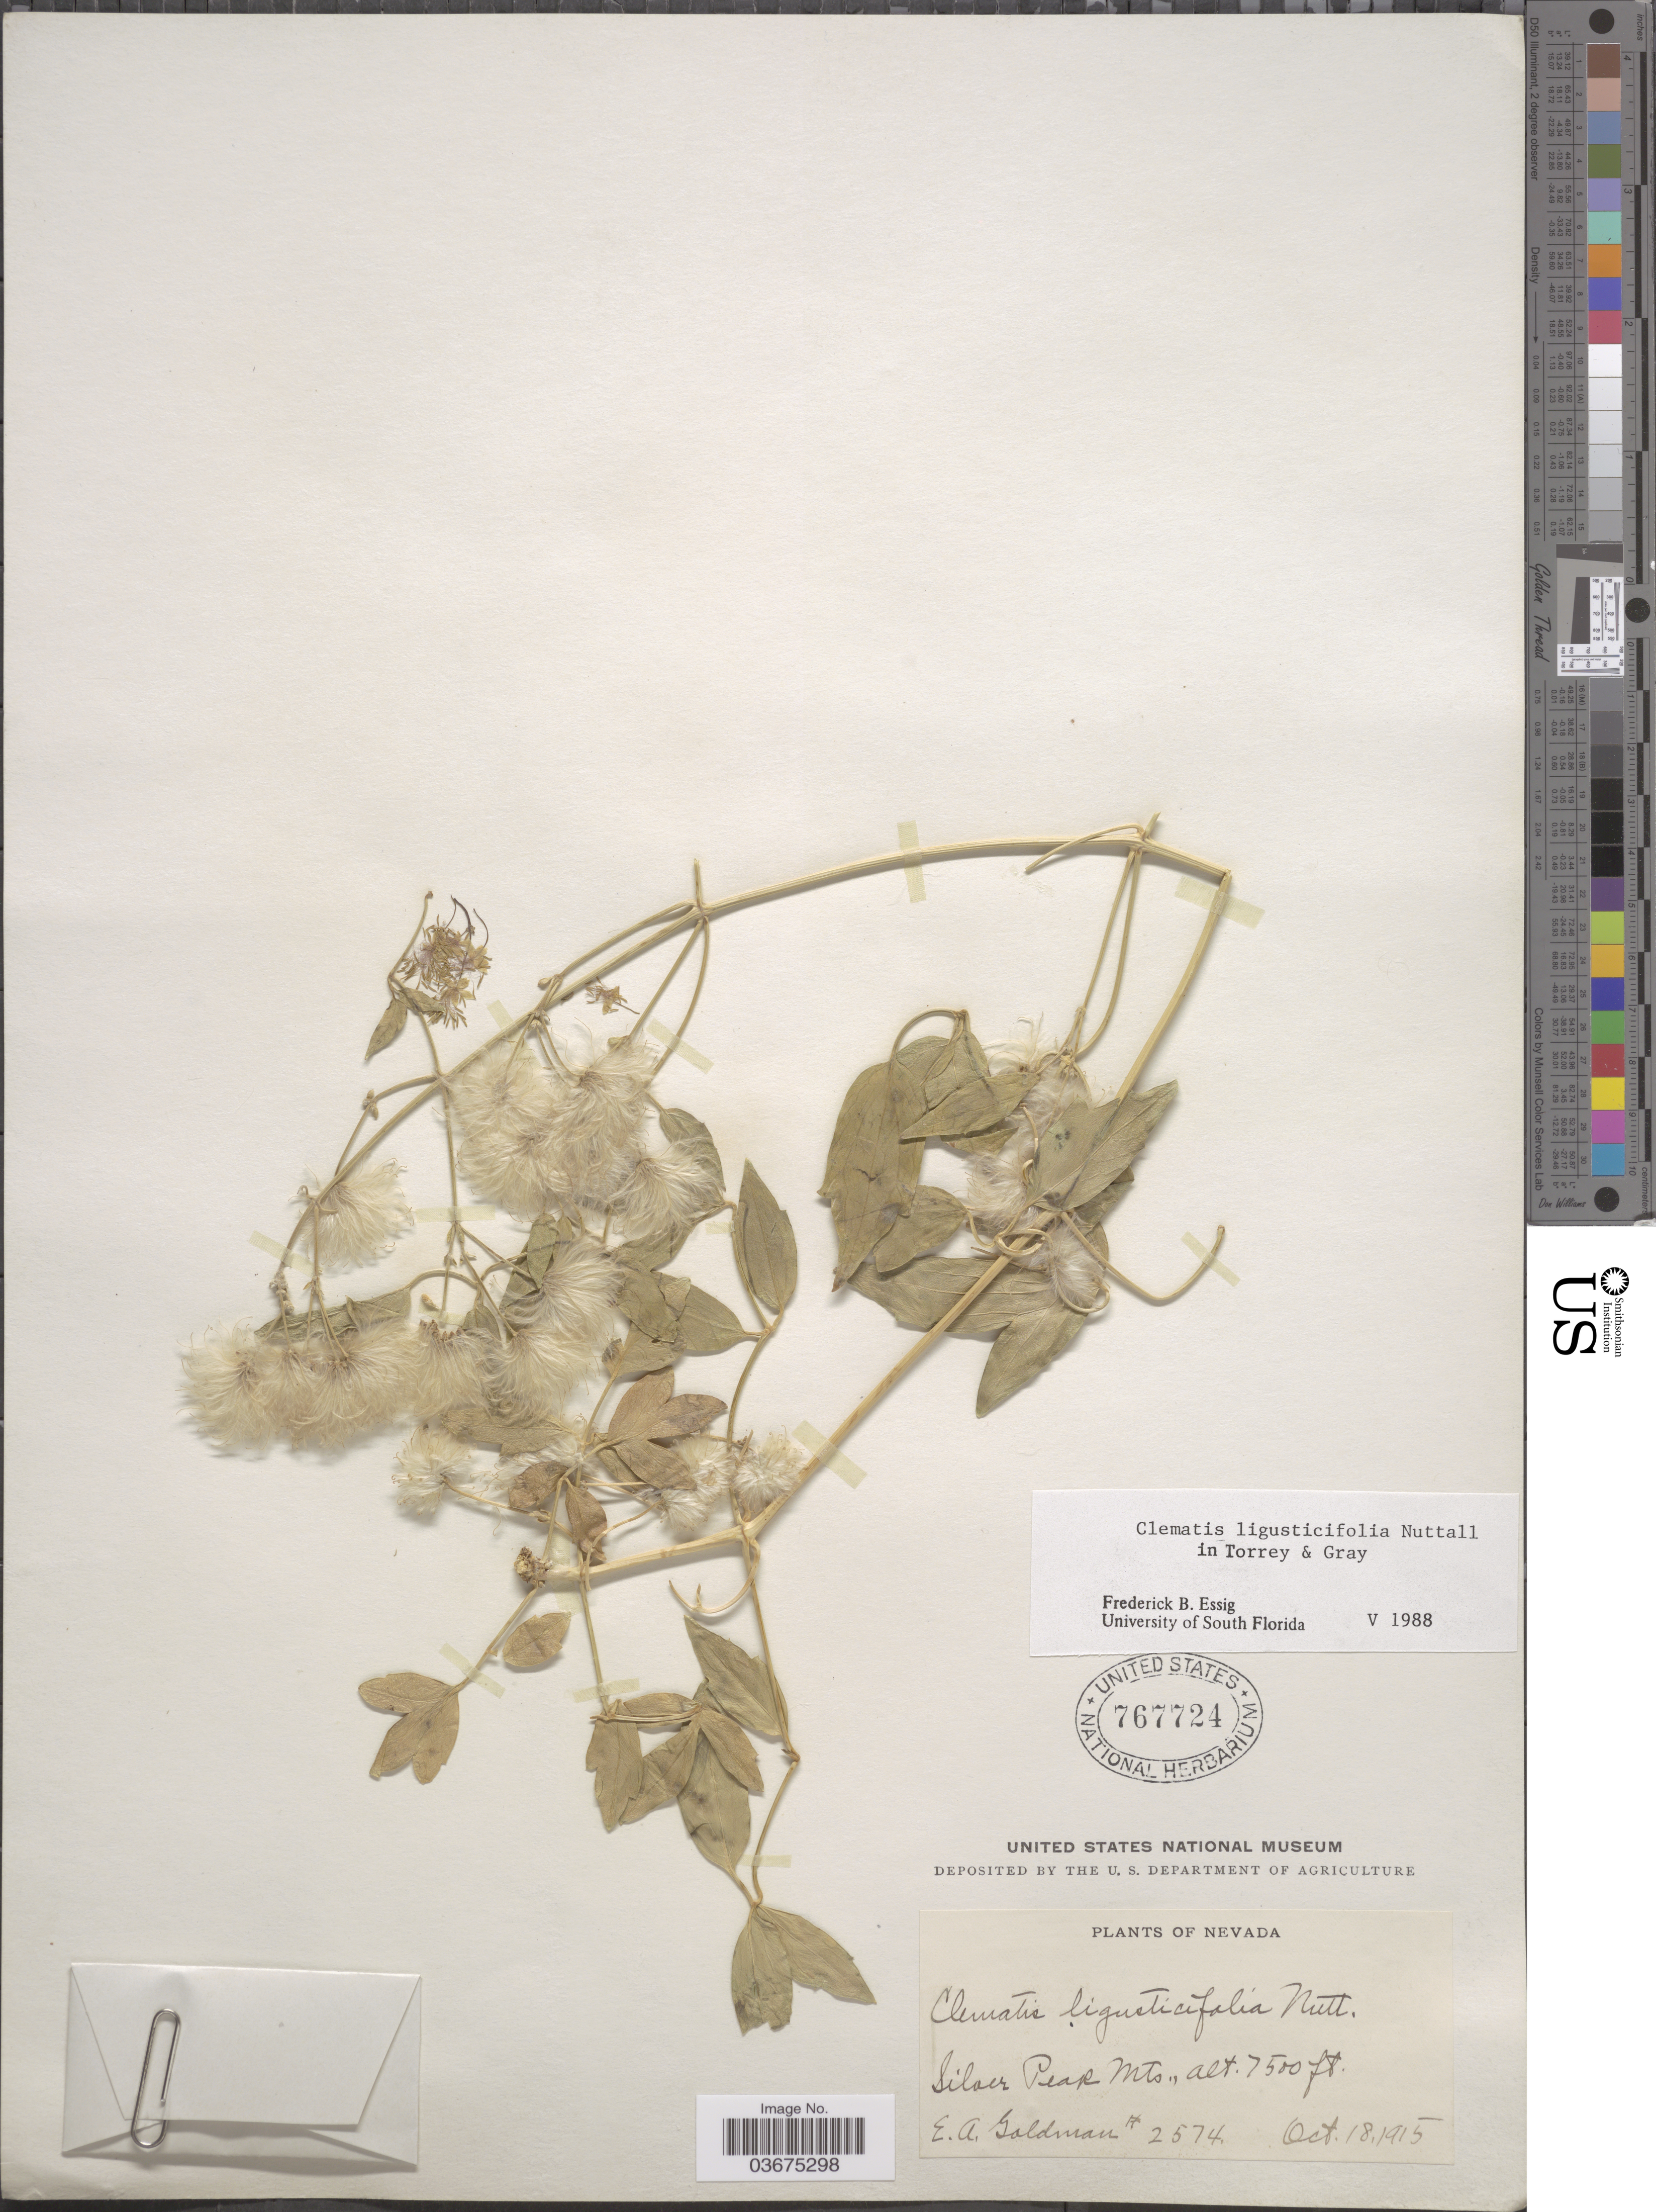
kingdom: Plantae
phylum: Tracheophyta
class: Magnoliopsida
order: Ranunculales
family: Ranunculaceae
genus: Clematis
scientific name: Clematis ligusticifolia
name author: Nutt.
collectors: E. A. Goldman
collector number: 2574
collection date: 1915-10-18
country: United States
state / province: Nevada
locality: Silver Peak Mts.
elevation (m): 2286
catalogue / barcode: US 767724